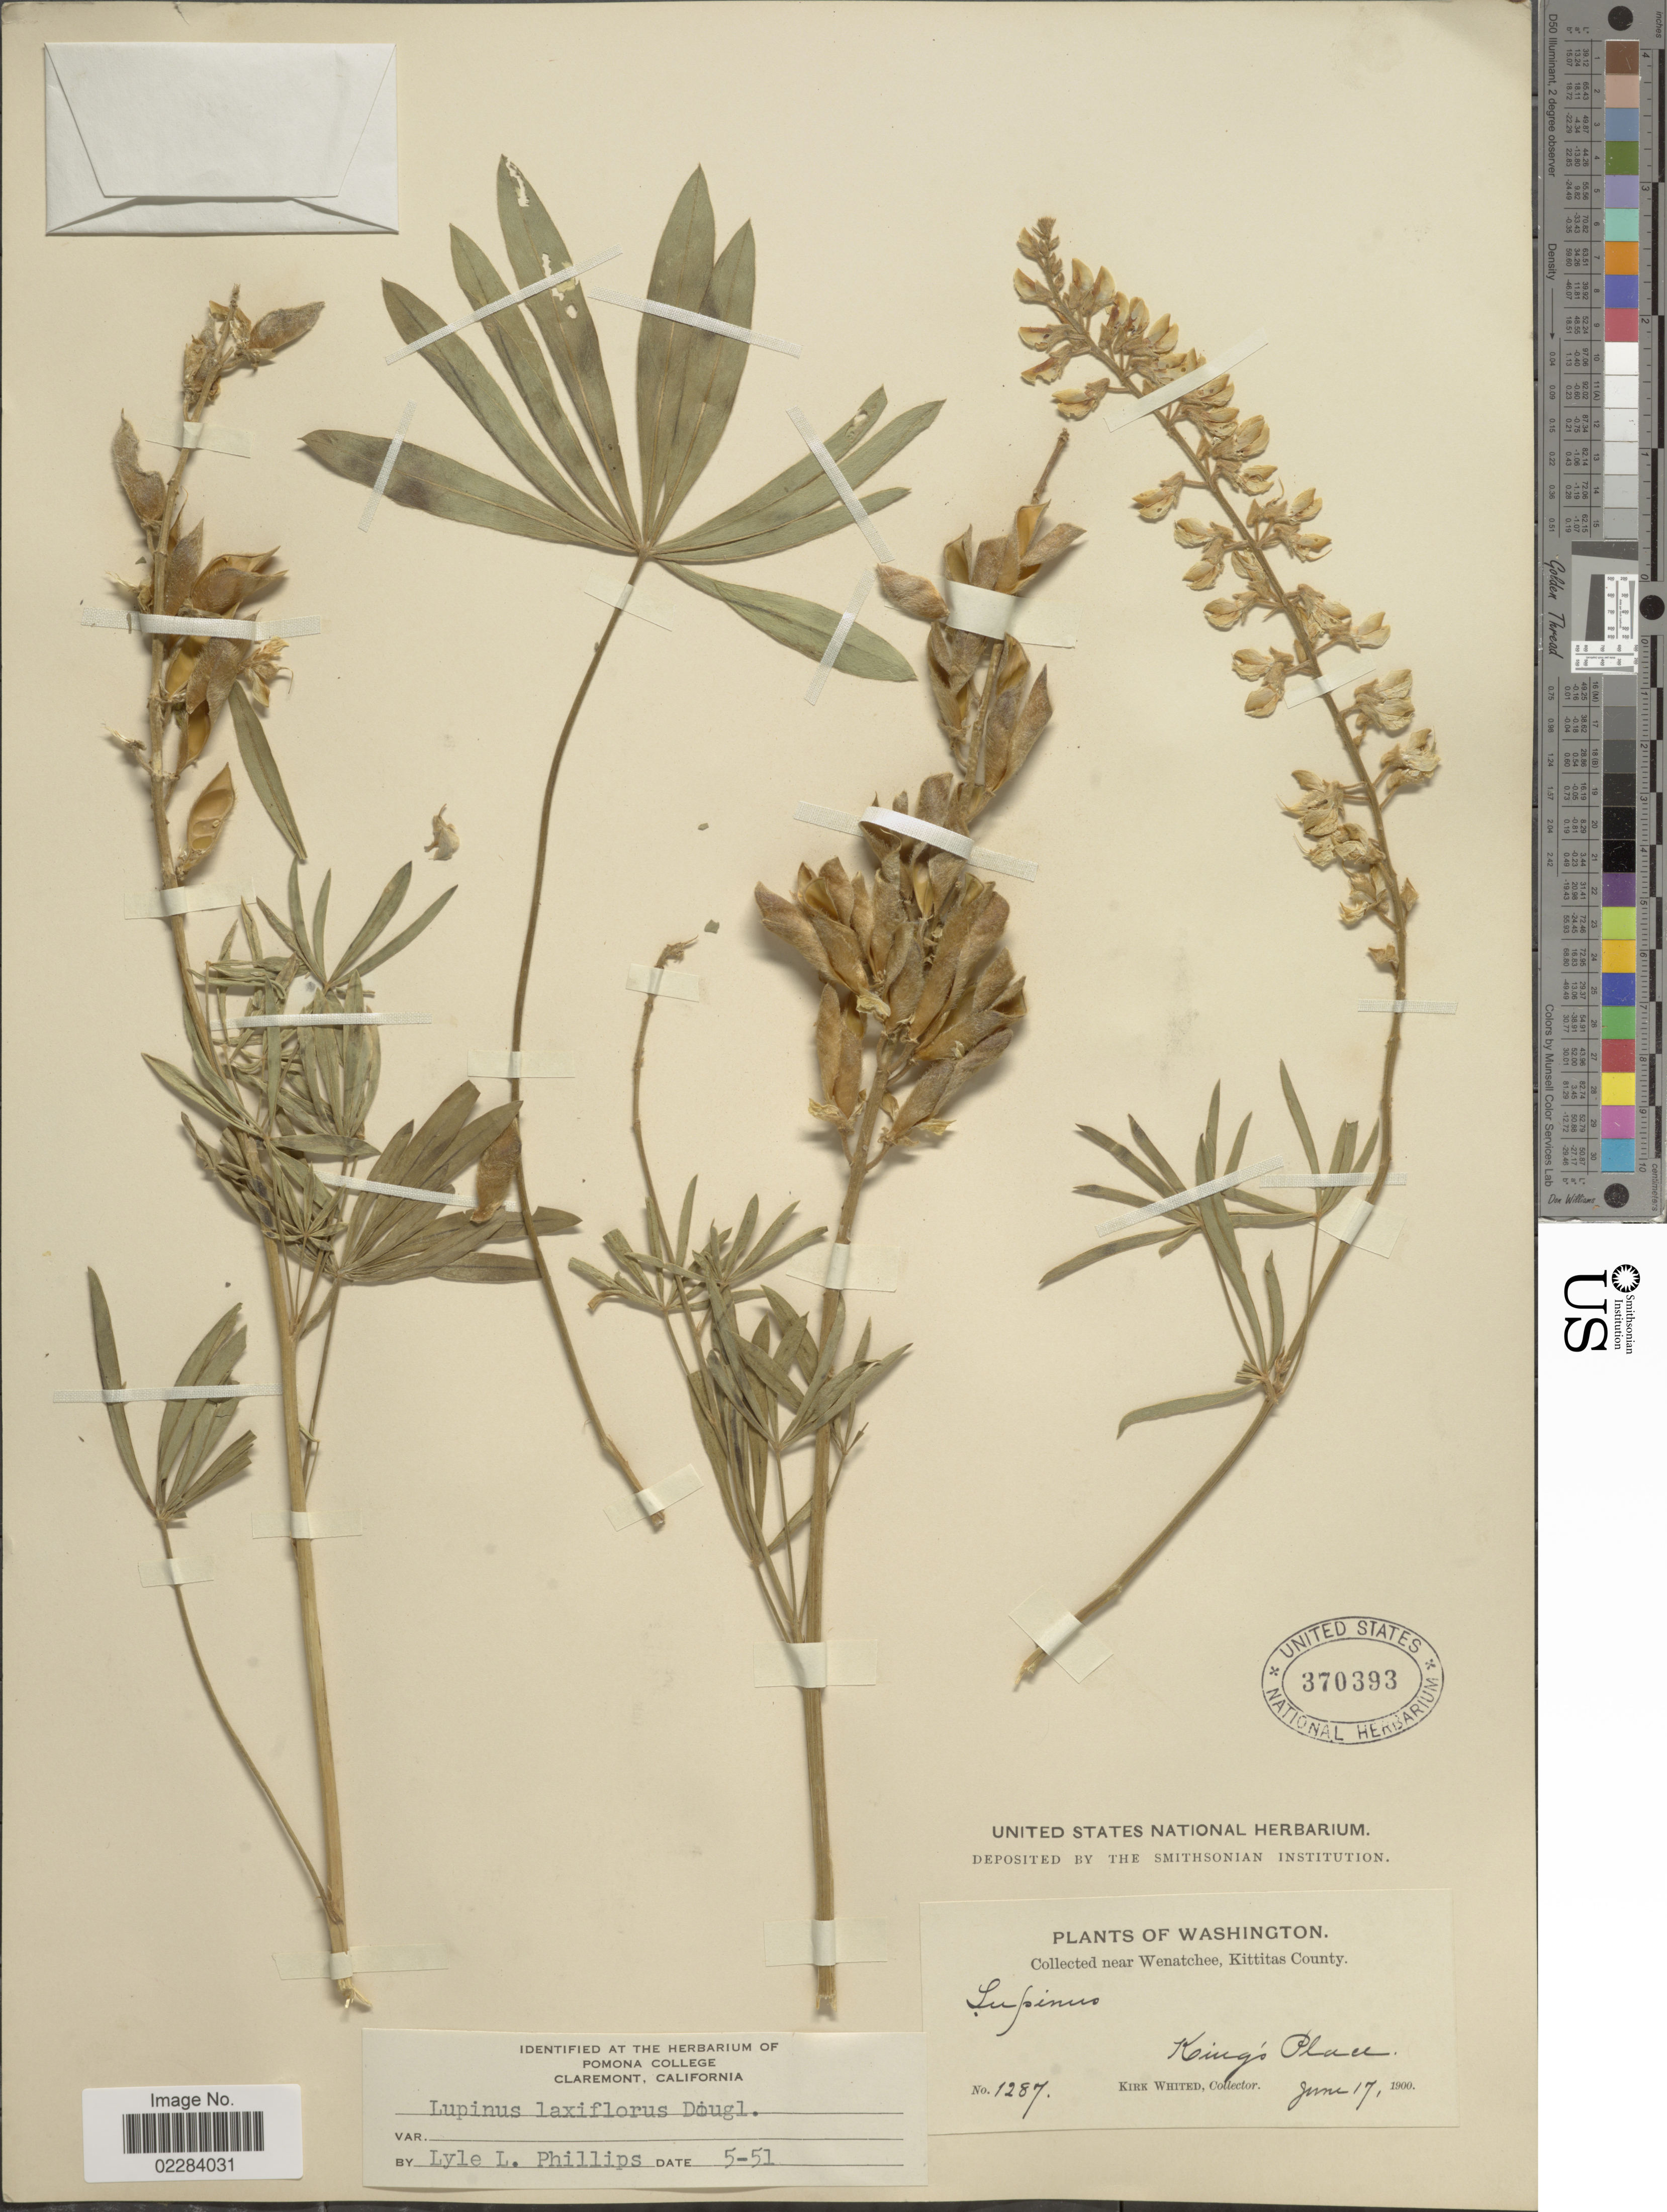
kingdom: Plantae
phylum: Tracheophyta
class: Magnoliopsida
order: Fabales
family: Fabaceae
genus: Lupinus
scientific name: Lupinus arbustus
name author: Lindl.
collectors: K. Whited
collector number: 1287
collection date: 1900-06-17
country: United States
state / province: Washington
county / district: Kittitas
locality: Near Wenatchee, Kittitas County. King's Place.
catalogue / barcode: US 370393